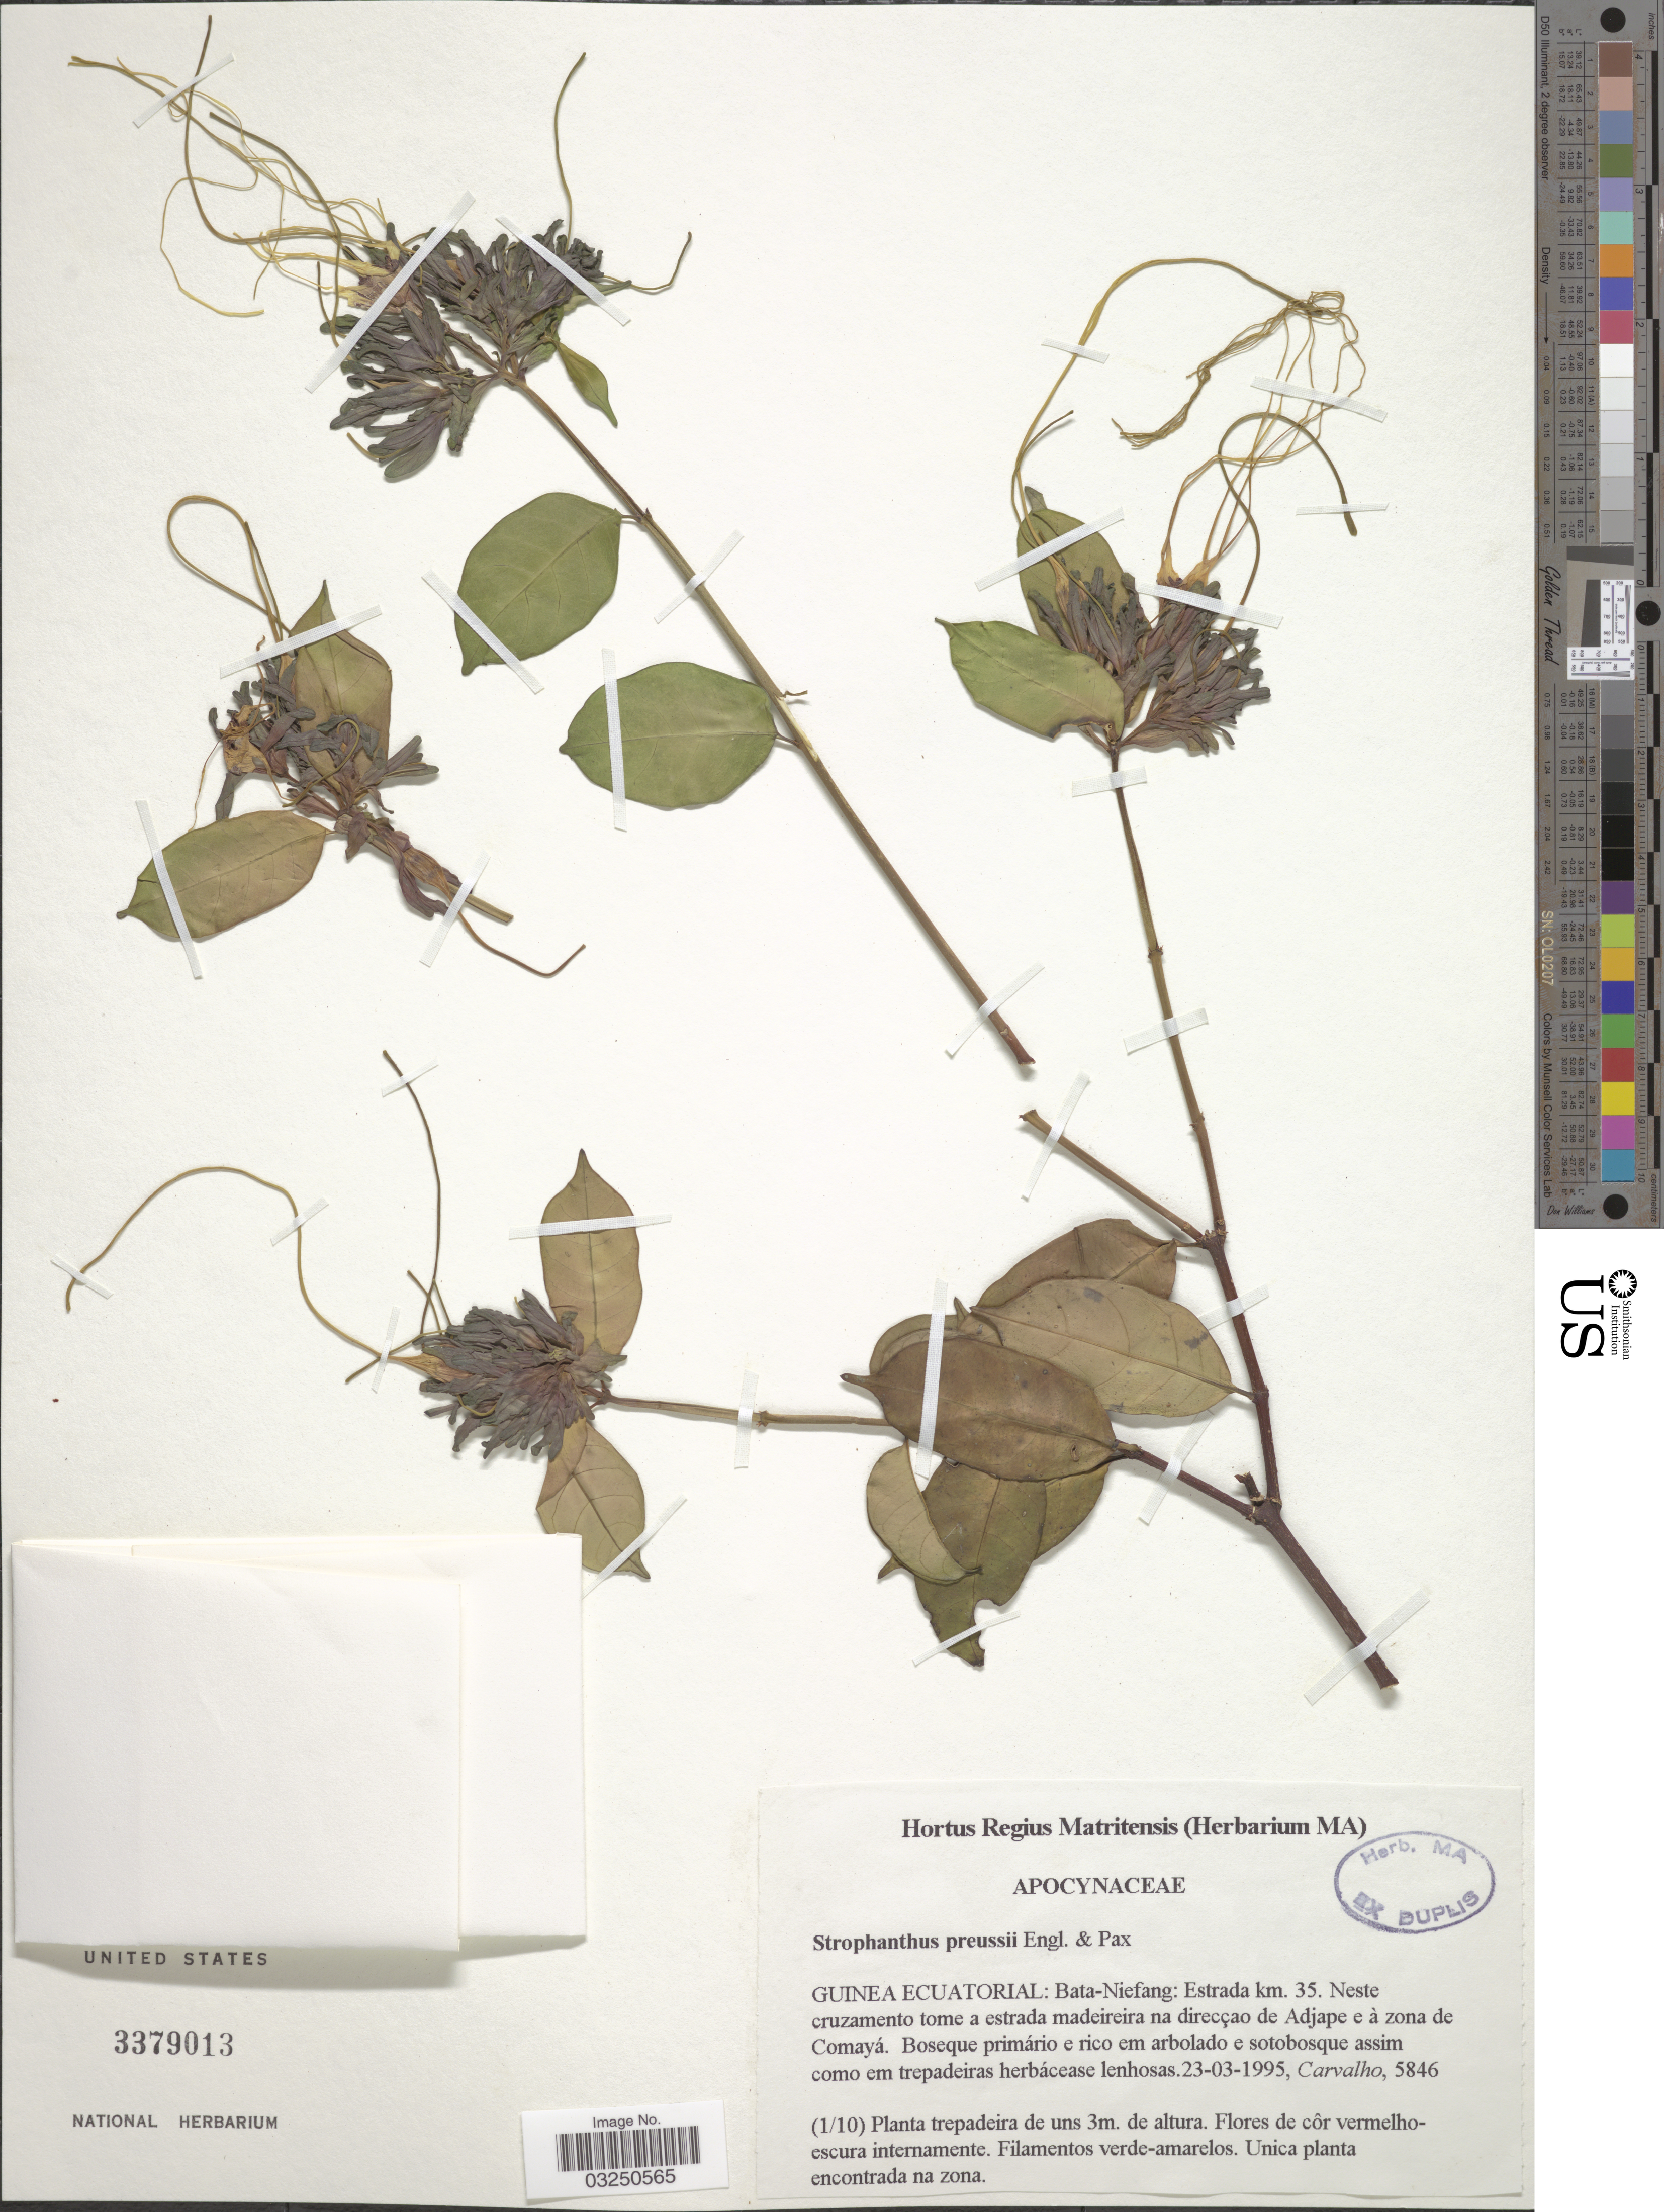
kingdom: Plantae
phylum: Tracheophyta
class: Magnoliopsida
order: Gentianales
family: Apocynaceae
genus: Strophanthus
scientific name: Strophanthus preussii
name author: Engl. & Pax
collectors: Carvalho, --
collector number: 5846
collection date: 1995-03-23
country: Equatorial Guinea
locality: Guinea Ecuatorial: Bata-Niefang: Estrada km. 35. Neste cruzamento tome a estrada madeireira na direcçao de Adjape e à zona de Comayá.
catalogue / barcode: US 3379013